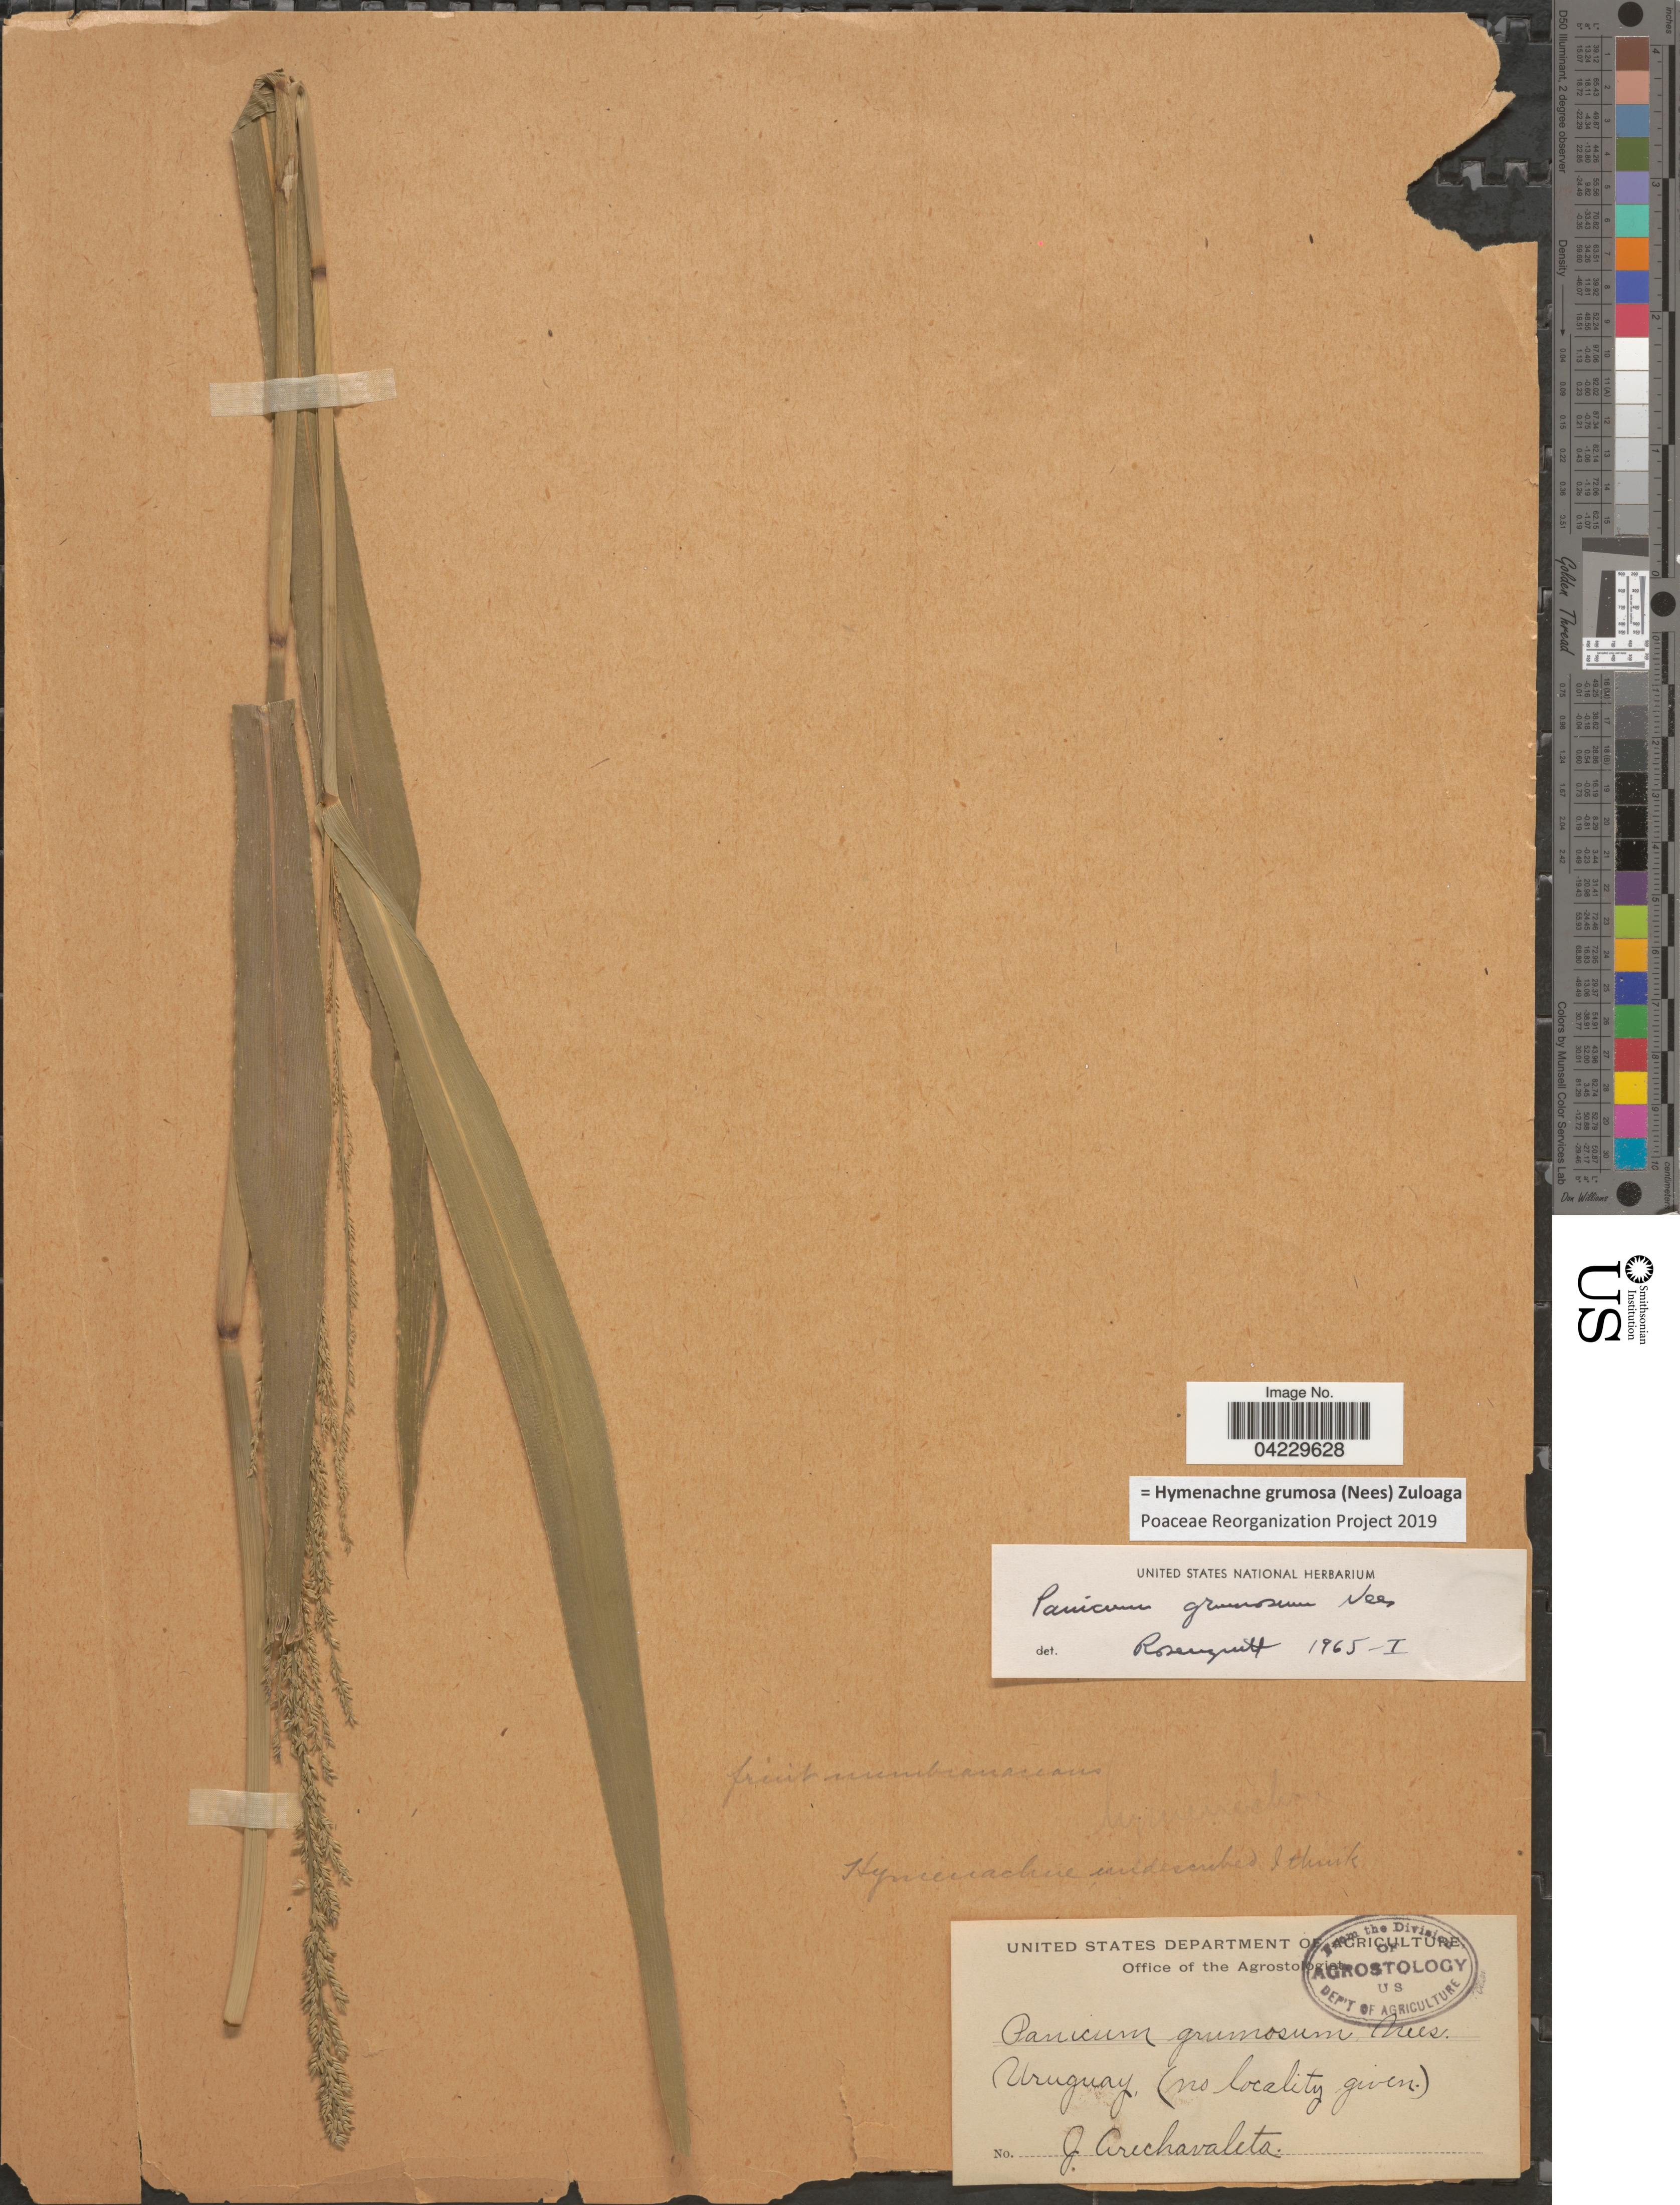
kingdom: Plantae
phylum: Tracheophyta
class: Liliopsida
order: Poales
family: Poaceae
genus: Hymenachne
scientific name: Hymenachne grumosa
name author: (Nees) Zuloaga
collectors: J. Arechavaleta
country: Uruguay